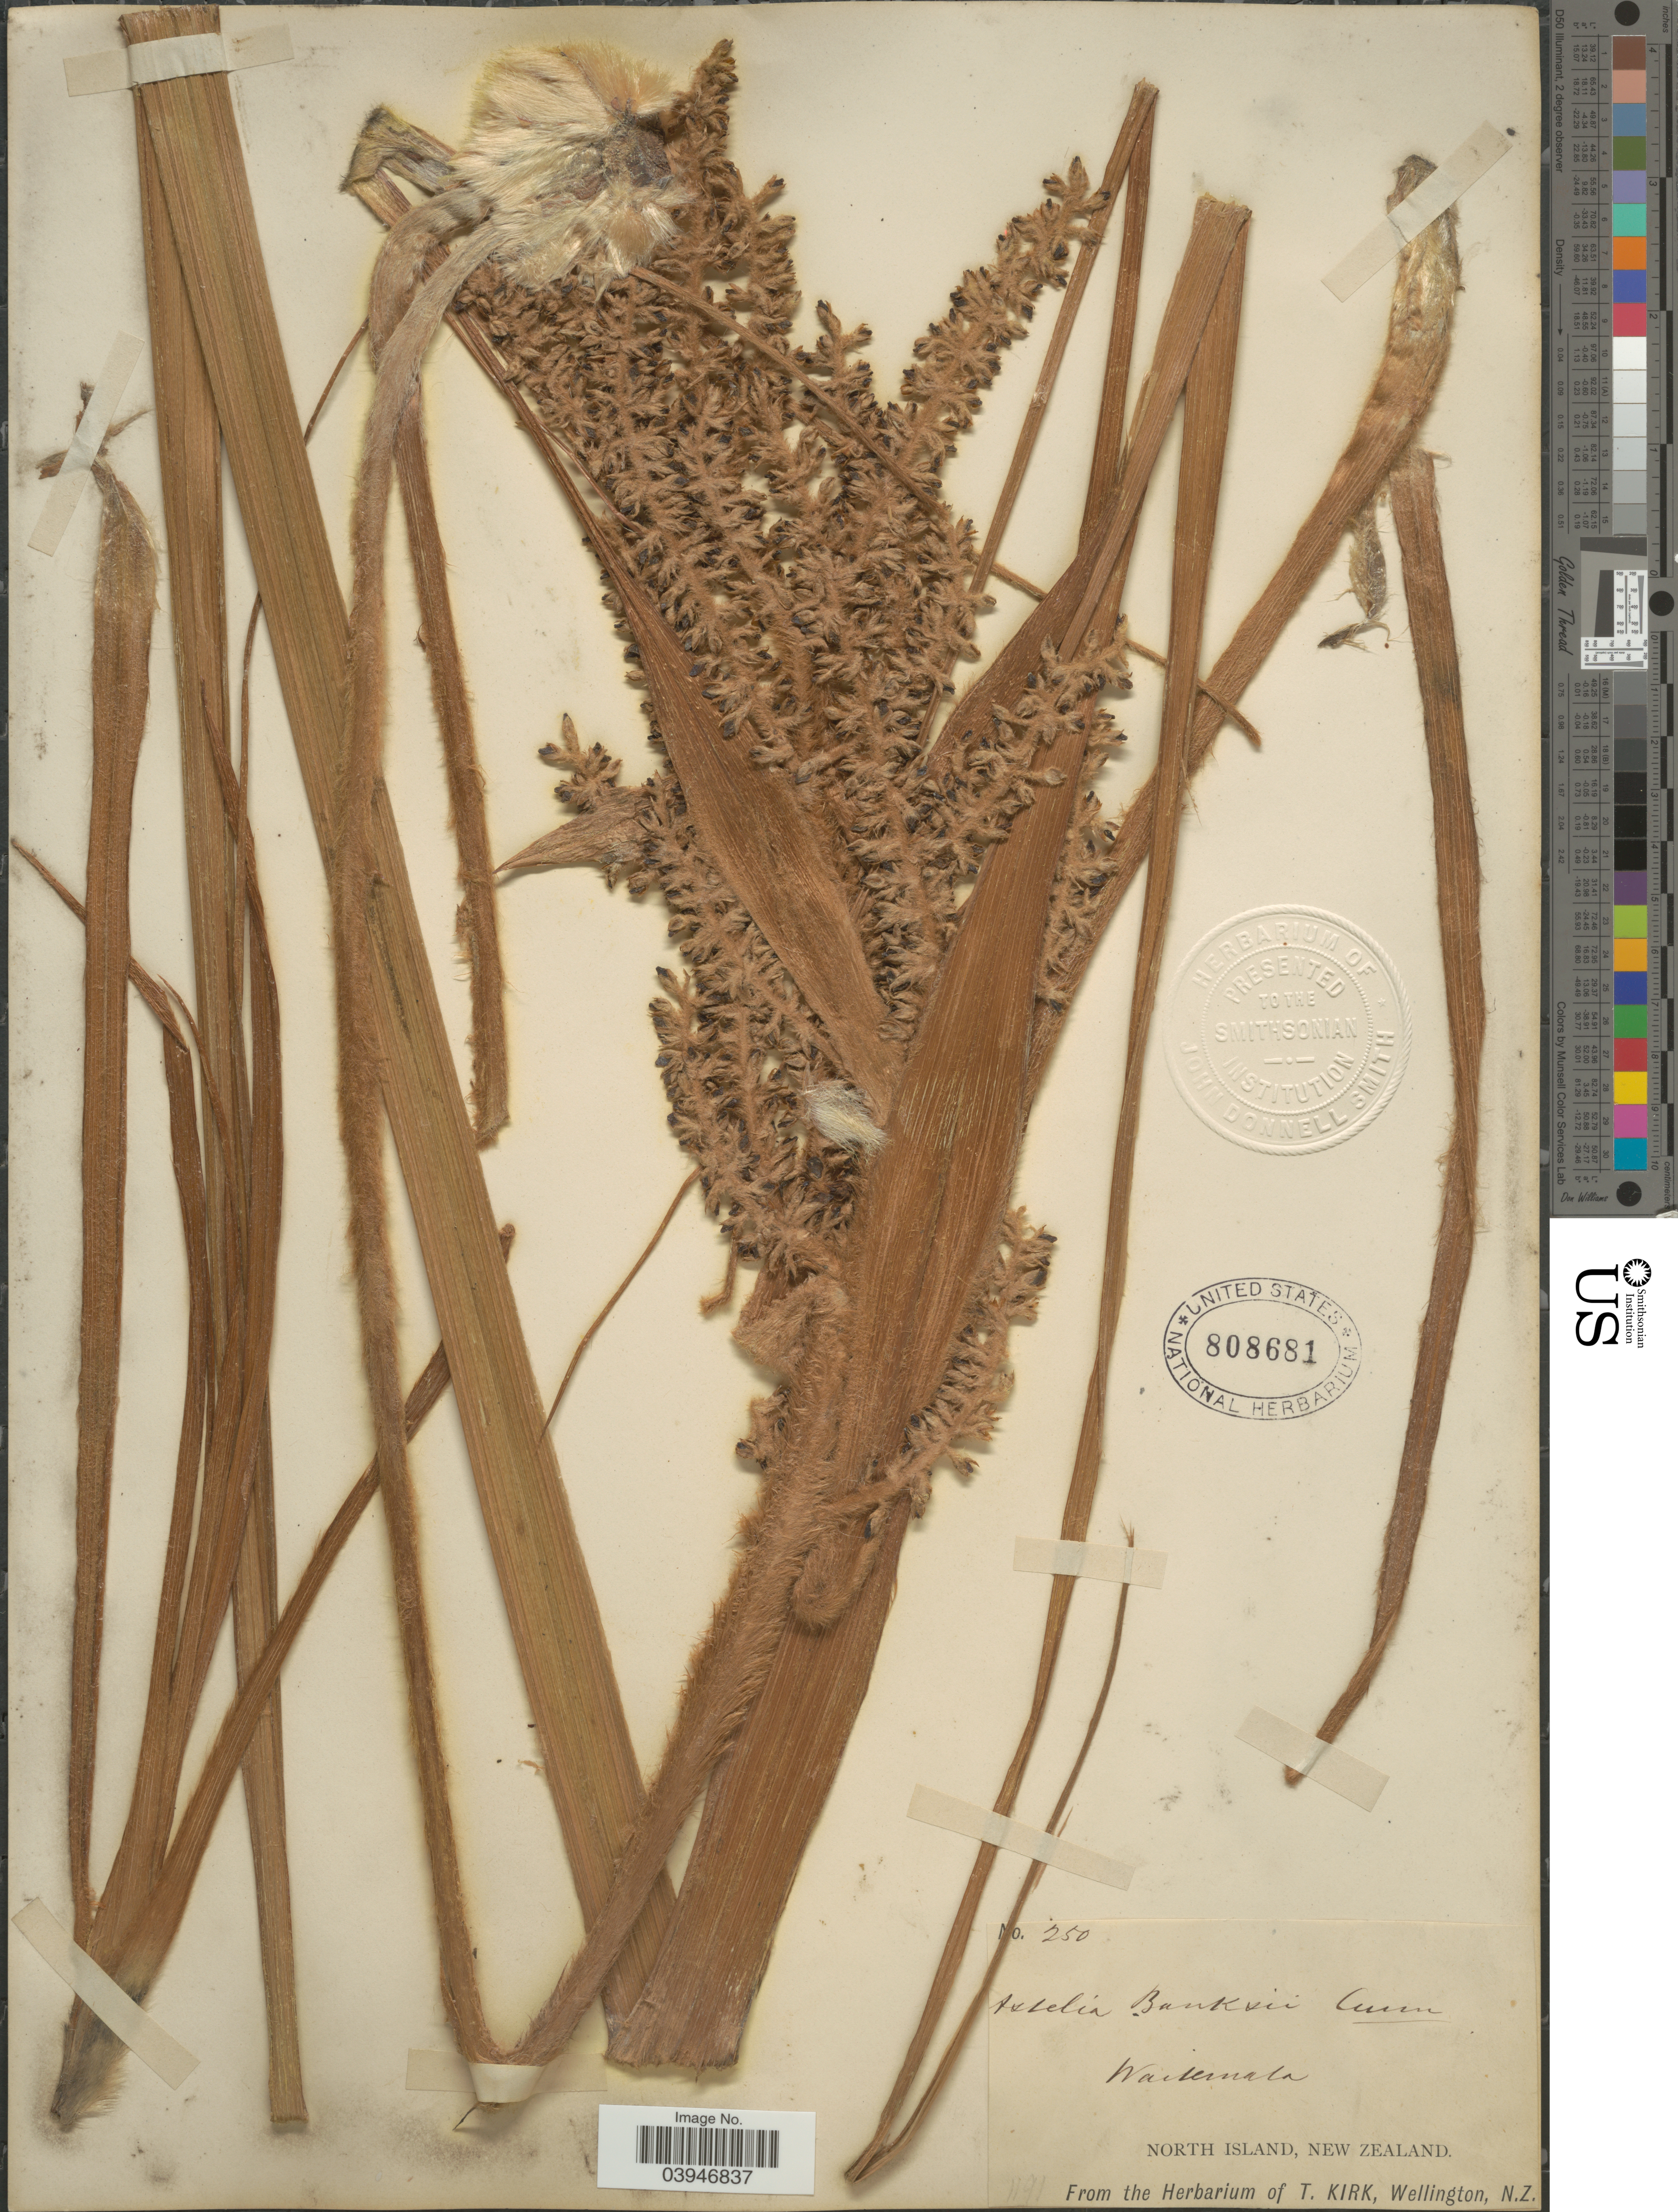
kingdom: Plantae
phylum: Tracheophyta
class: Liliopsida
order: Asparagales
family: Asteliaceae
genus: Astelia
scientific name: Astelia banksii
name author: A. Cunn.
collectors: ex herb. T. Kirk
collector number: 250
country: New Zealand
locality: Waitemata. North Island.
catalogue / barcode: US 808681